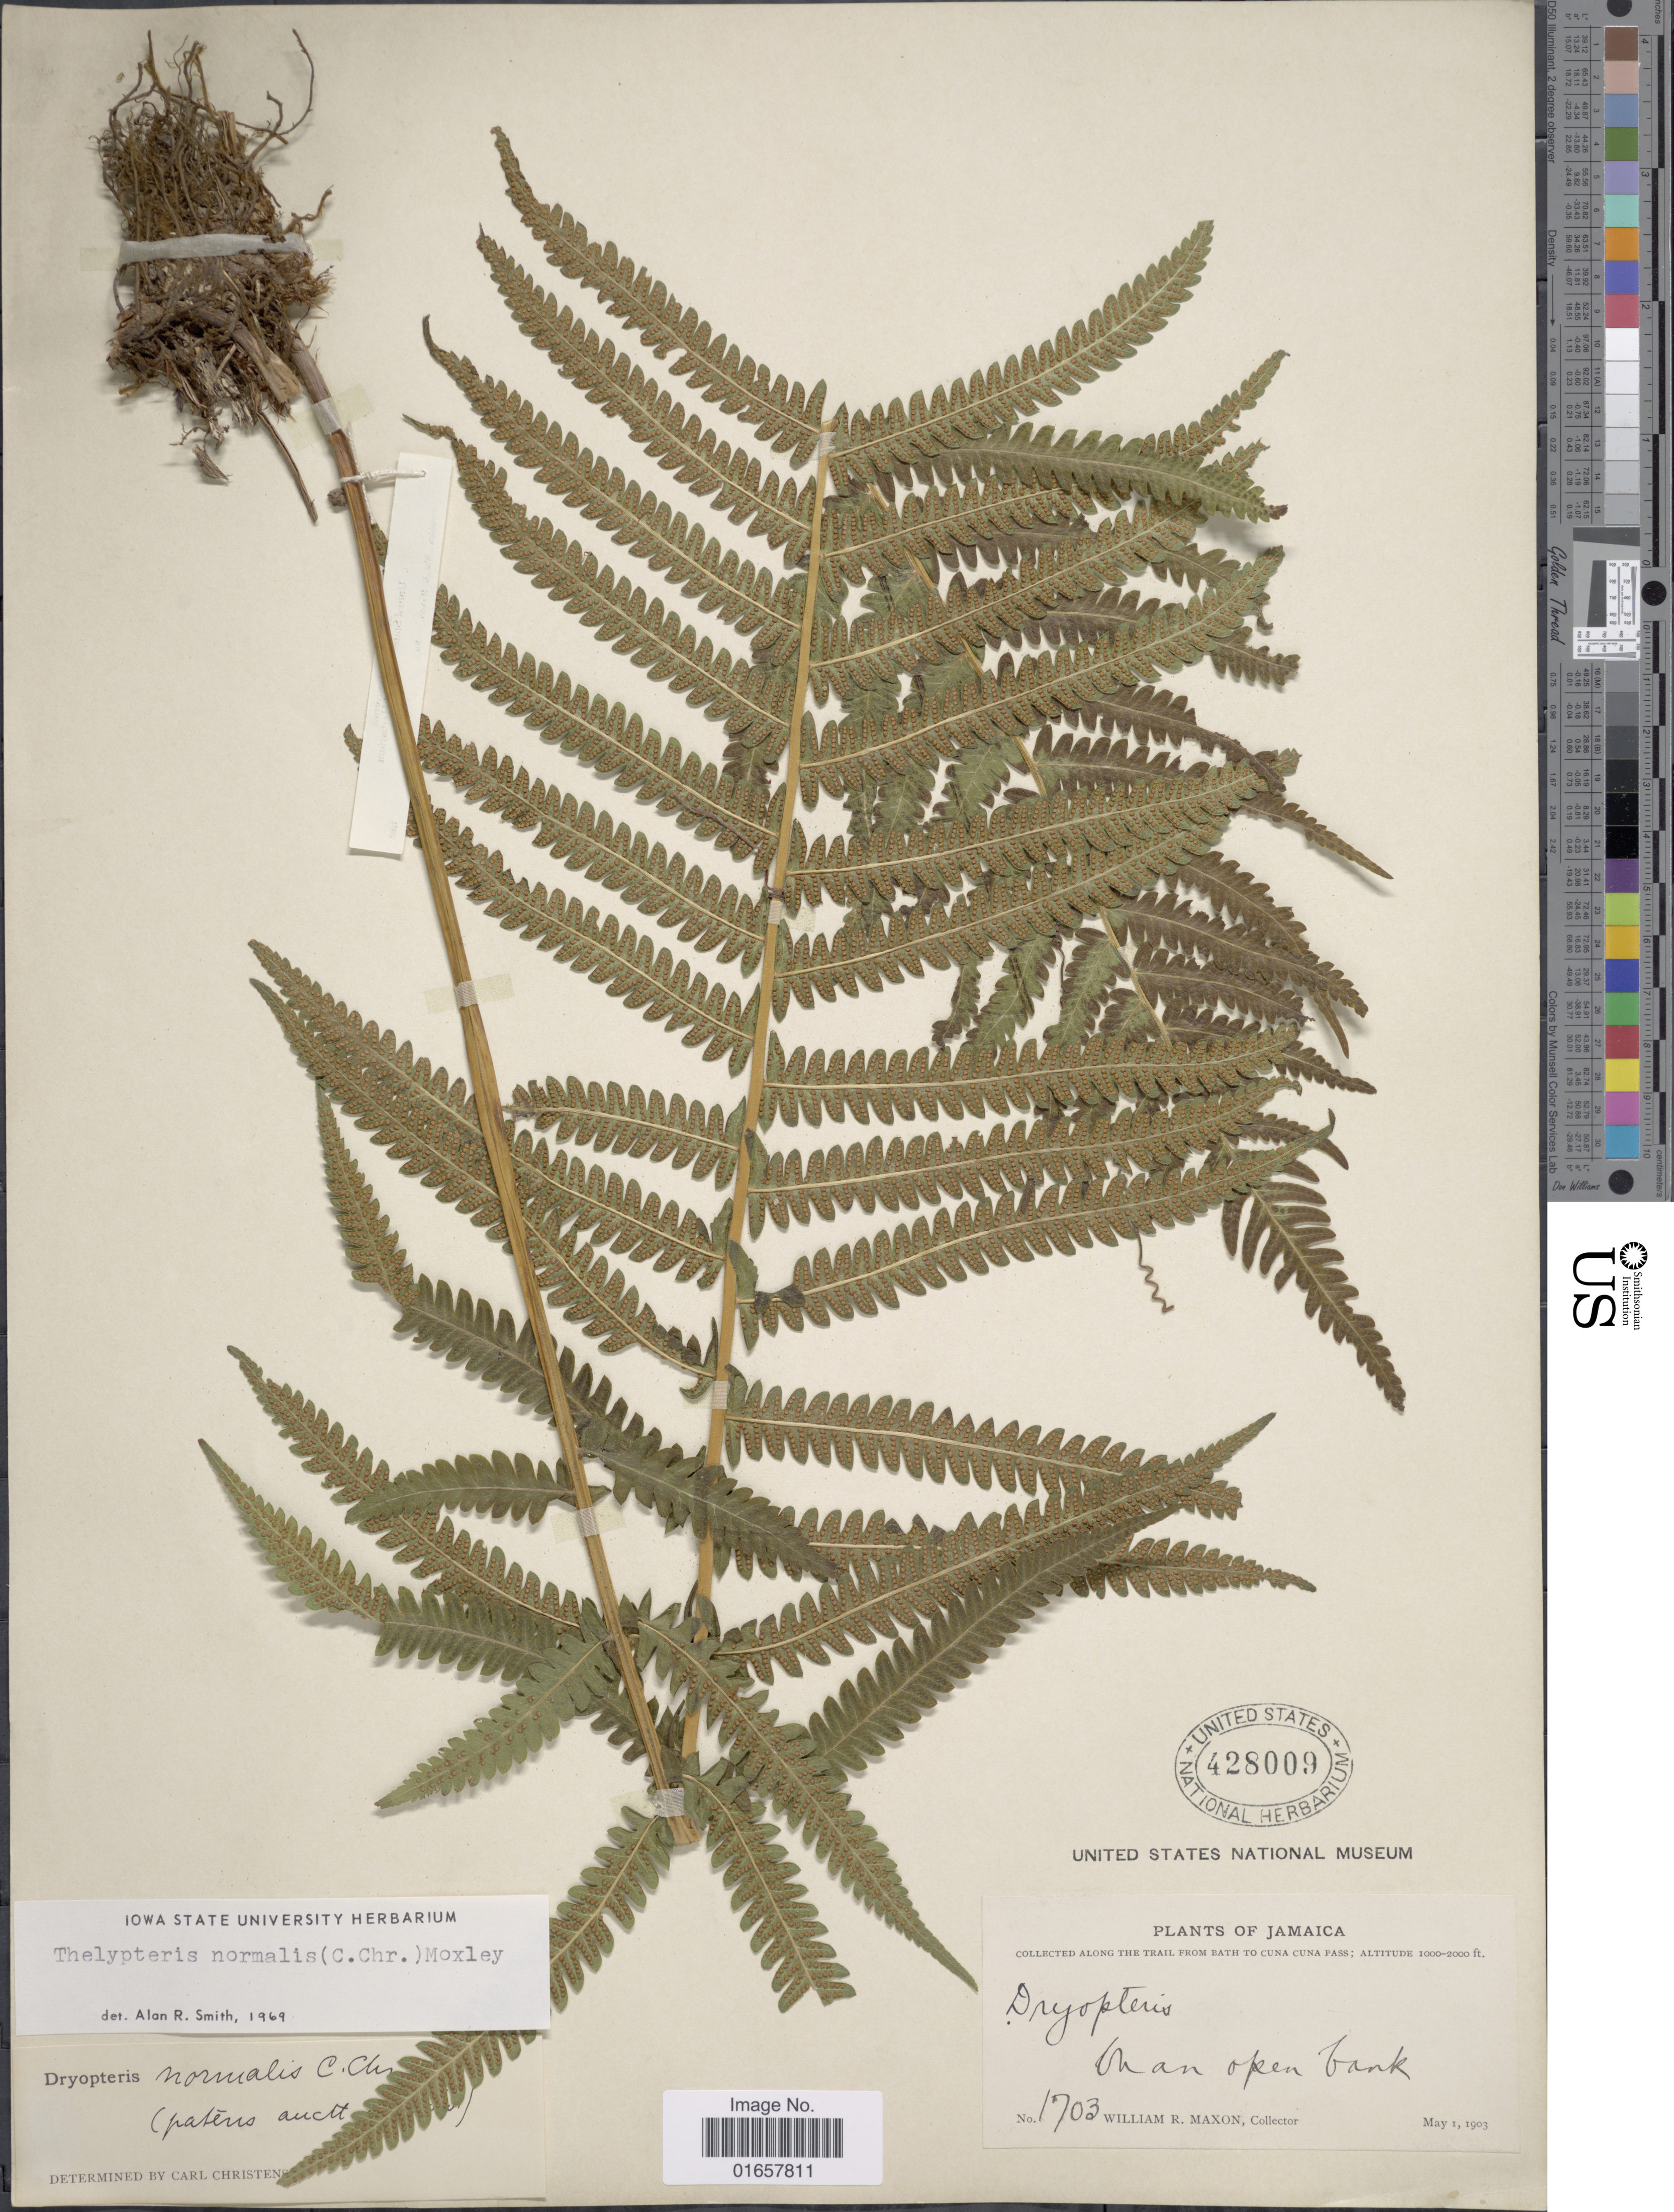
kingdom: Plantae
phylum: Tracheophyta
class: Polypodiopsida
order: Polypodiales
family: Thelypteridaceae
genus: Christella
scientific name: Christella kunthii comb. ined.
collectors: W. R. Maxon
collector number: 1703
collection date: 1903-05-01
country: Jamaica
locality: Jamaica, along the trail from Bath to Cuna Cuna Pass.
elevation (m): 305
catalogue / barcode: US 428009